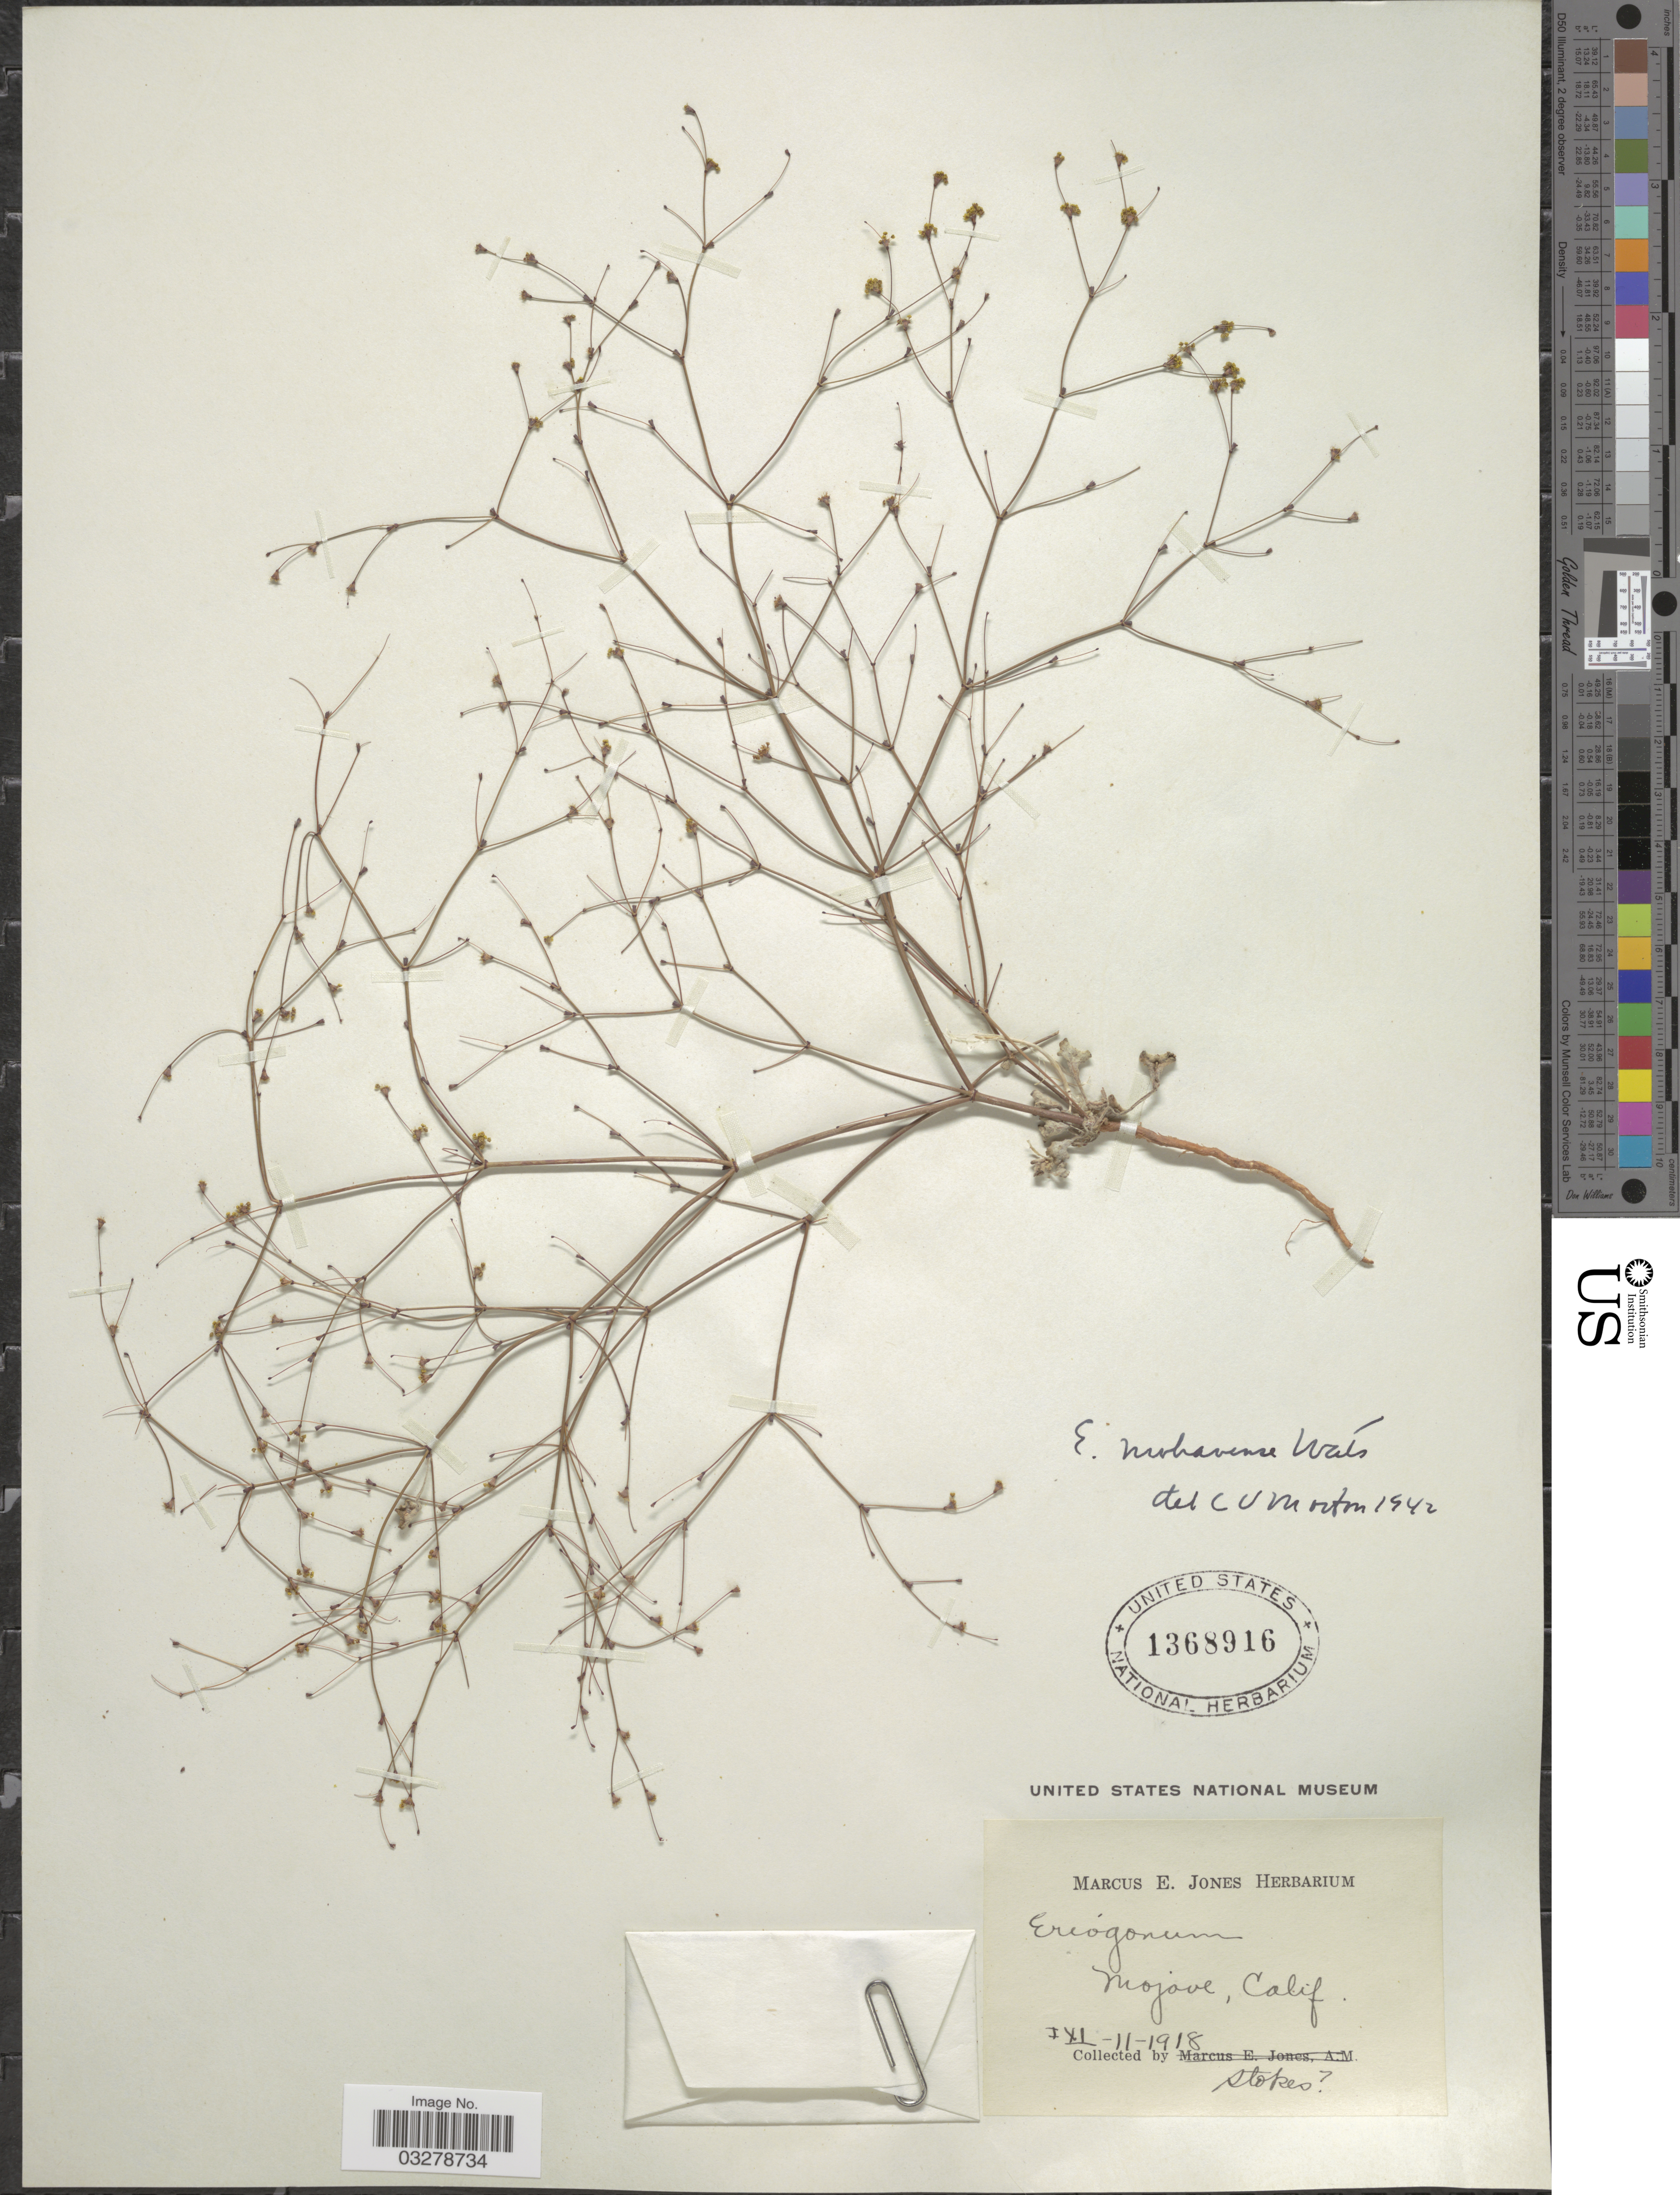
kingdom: Plantae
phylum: Tracheophyta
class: Magnoliopsida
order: Caryophyllales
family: Polygonaceae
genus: Eriogonum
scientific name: Eriogonum mohavense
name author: S. Watson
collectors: Stokes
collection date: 1918-11-11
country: United States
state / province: California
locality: Mojave.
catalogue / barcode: US 1368916